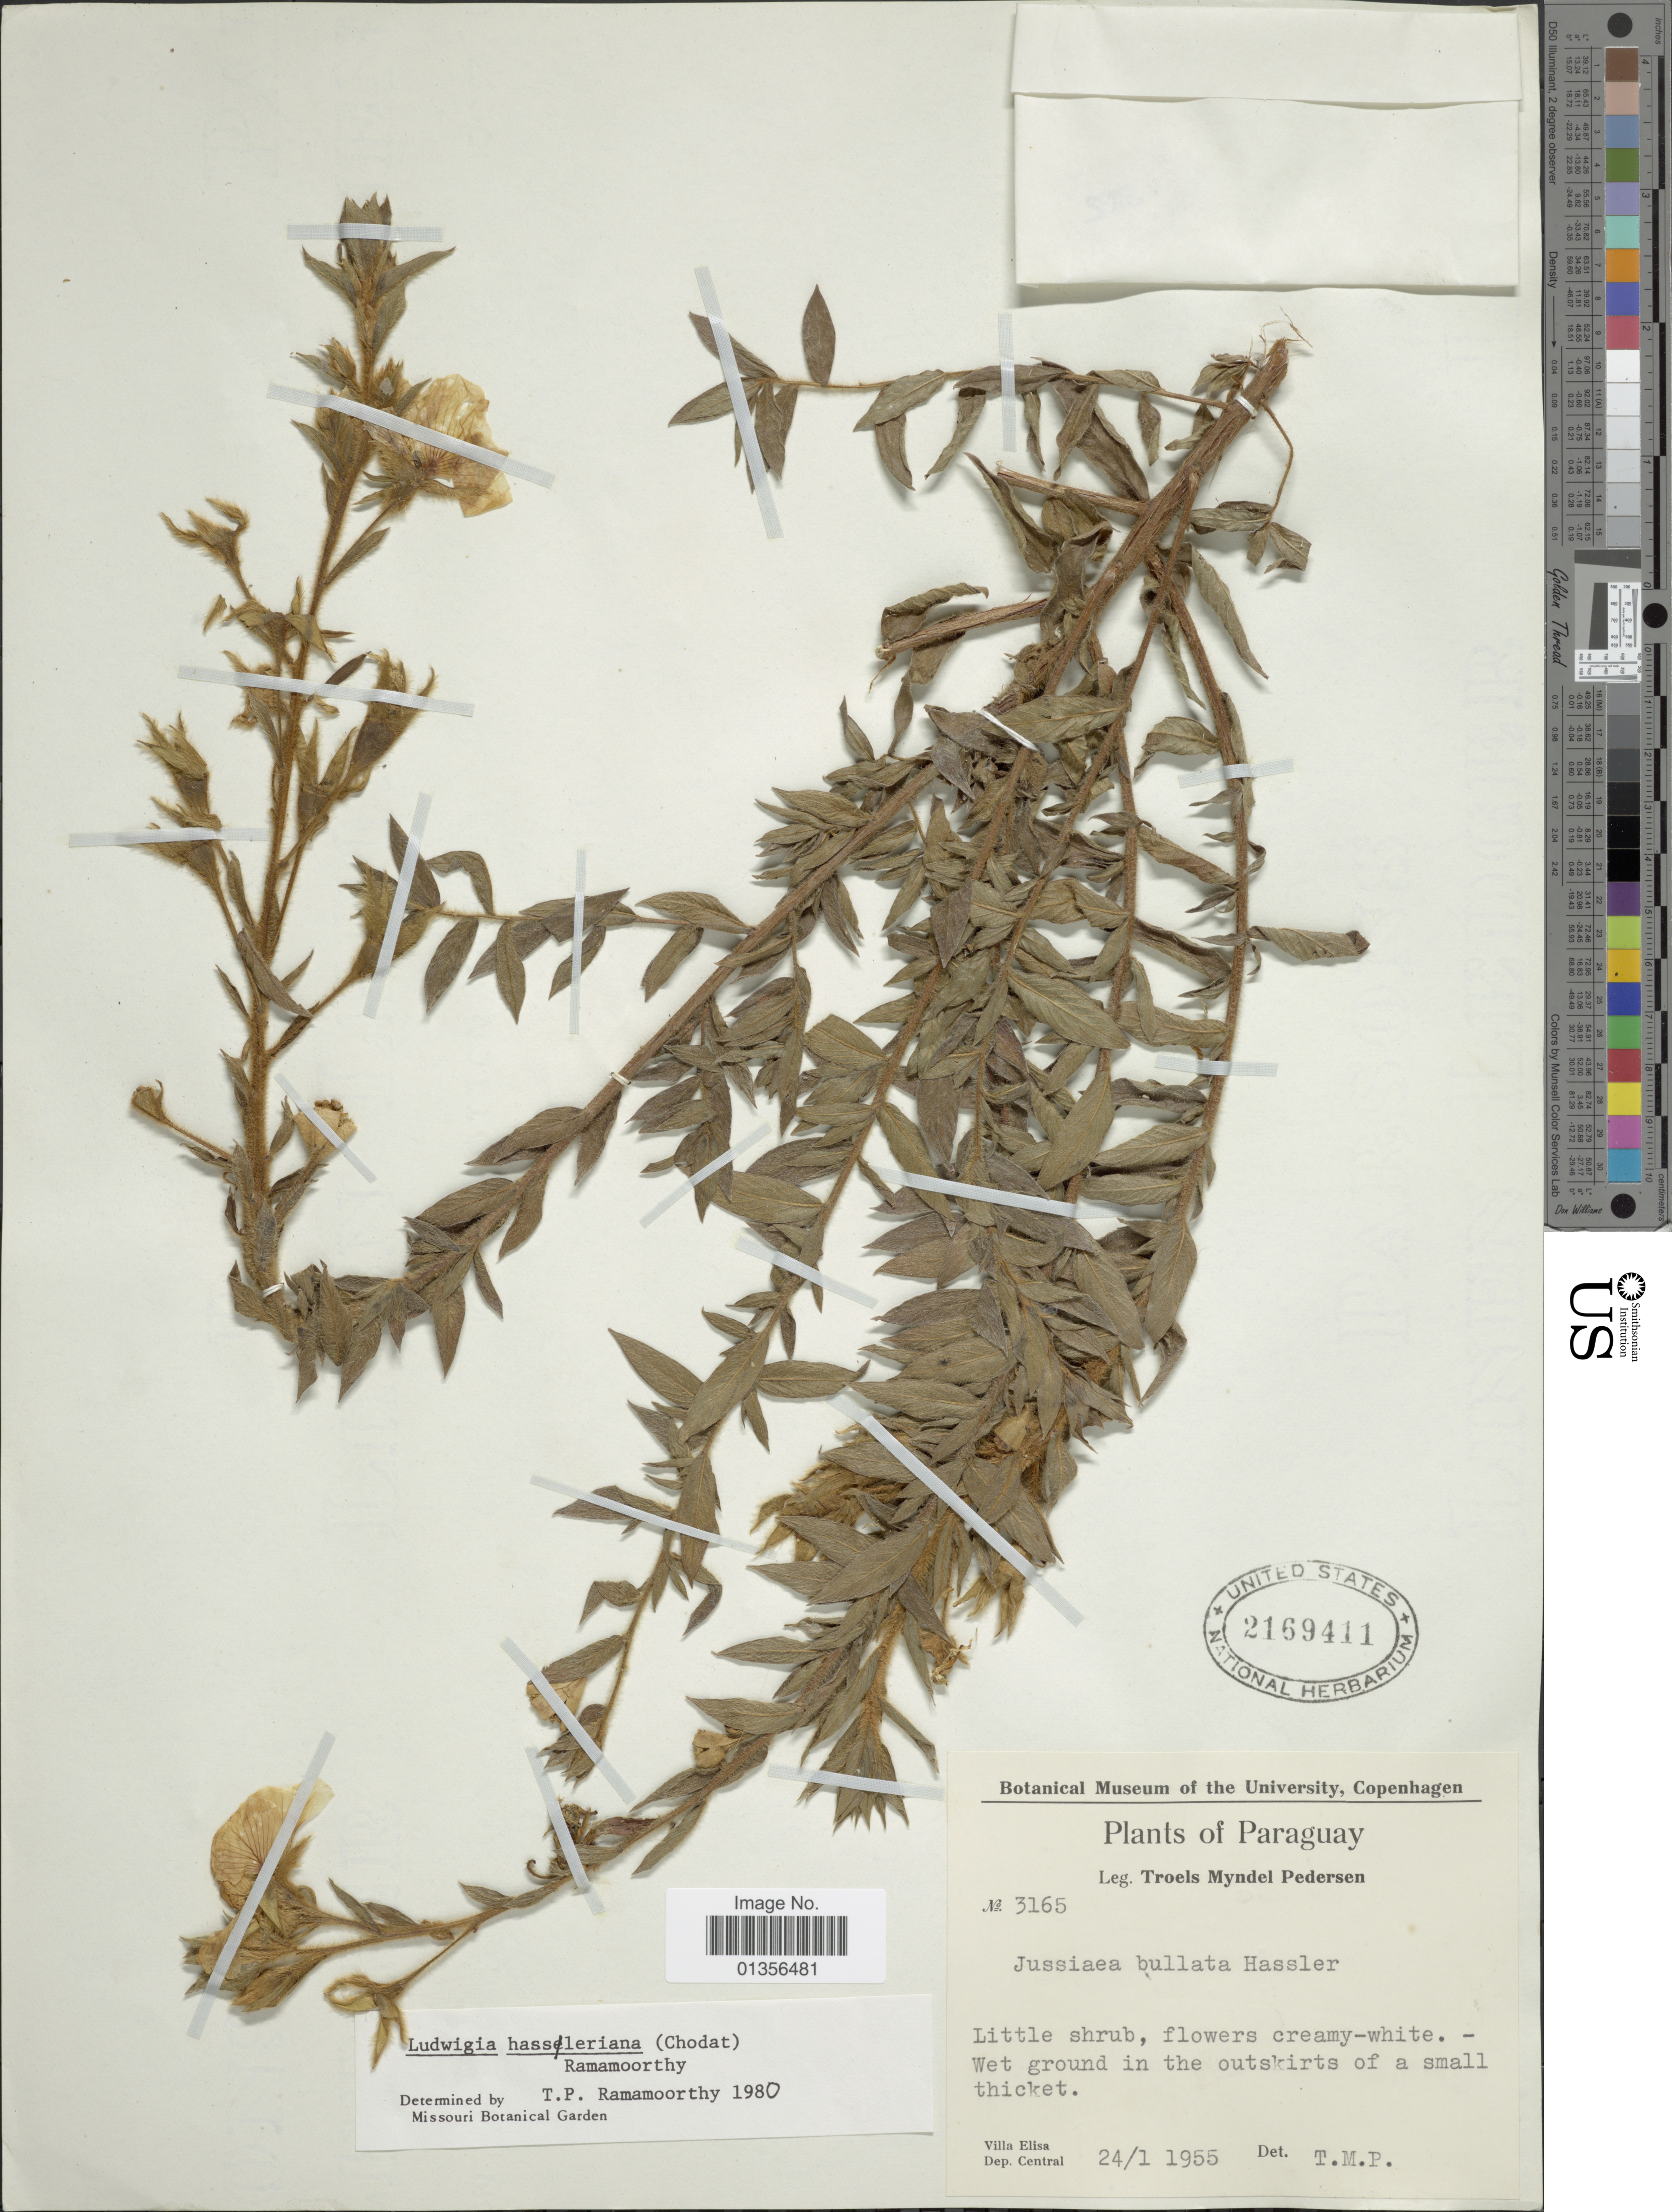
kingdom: Plantae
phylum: Tracheophyta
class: Magnoliopsida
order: Myrtales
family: Onagraceae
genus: Ludwigia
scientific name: Ludwigia hassleriana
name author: (Chodat) Ramamoorthy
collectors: T. Pederson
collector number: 3165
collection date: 1955-01-24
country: Paraguay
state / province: Central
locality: Villa Elisa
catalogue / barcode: US 2169411